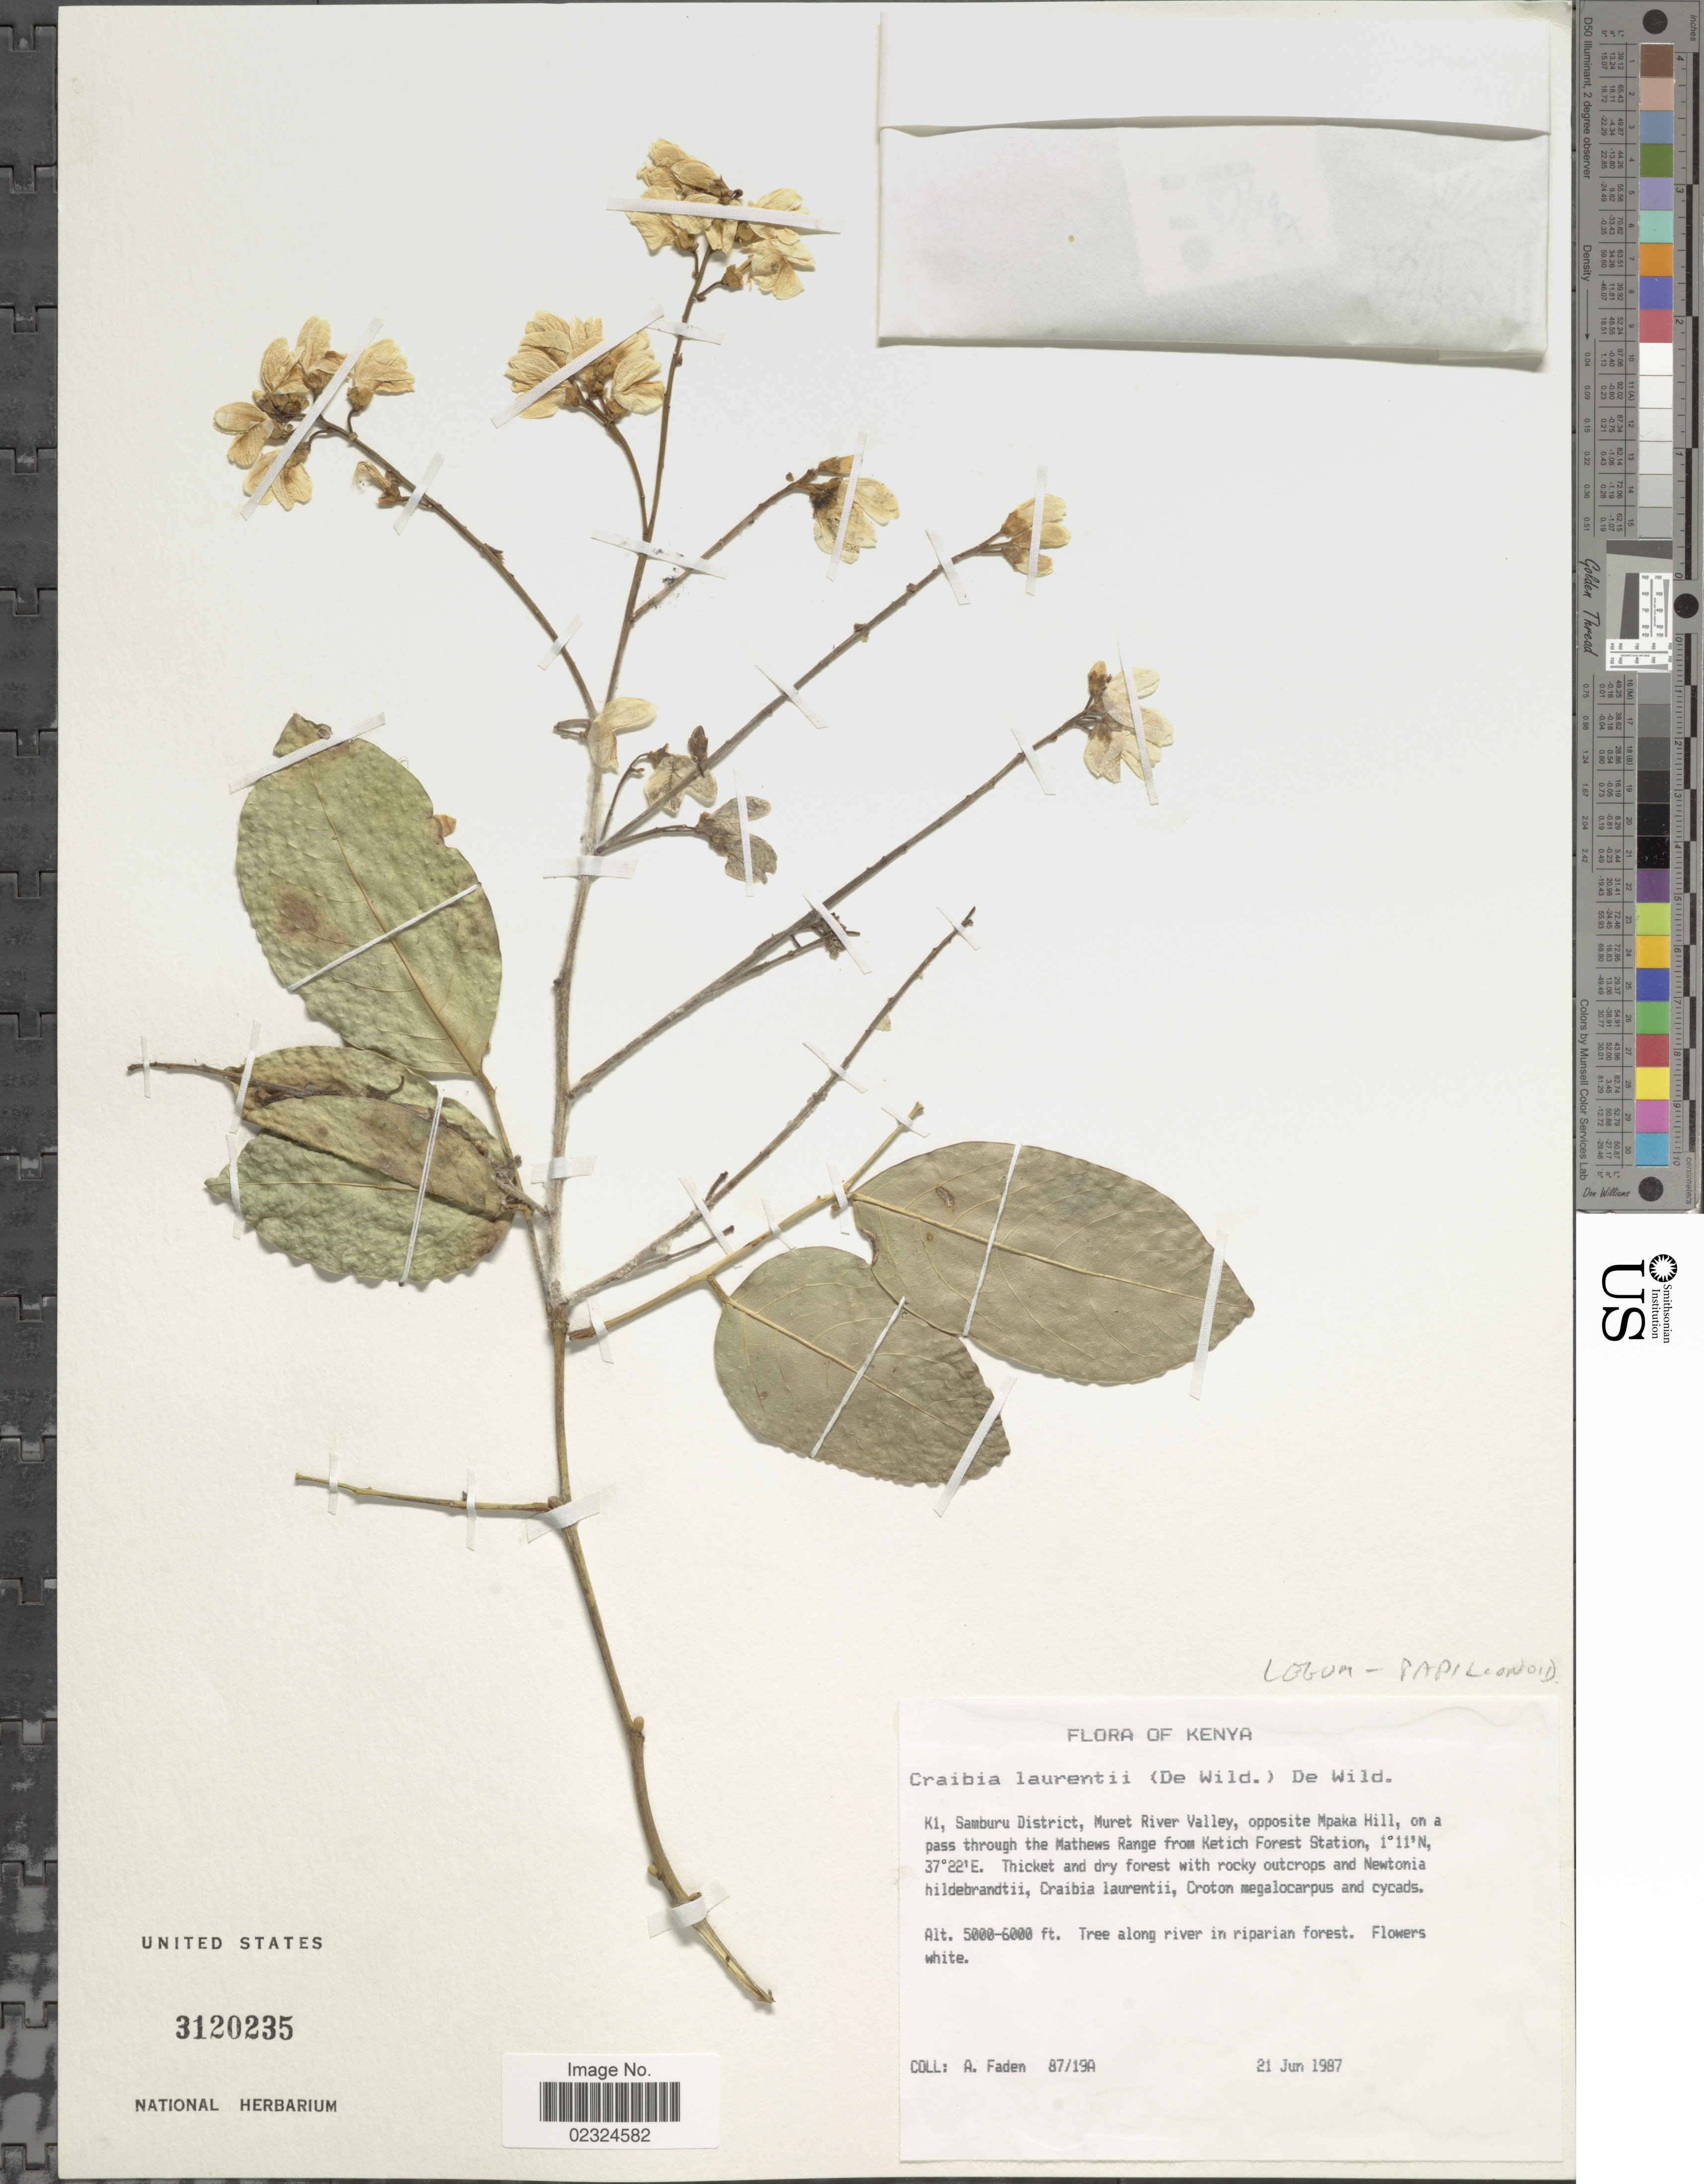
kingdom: Plantae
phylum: Tracheophyta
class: Magnoliopsida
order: Fabales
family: Fabaceae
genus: Craibia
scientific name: Craibia laurentii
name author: (De Wild.) De Wild.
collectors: A. J. Faden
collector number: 87/19A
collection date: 1987-06-21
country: Kenya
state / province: Samburu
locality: K1, Muret River Valley, opposite Mpaka Hill, on a pass through the Mathews Range from Ketich Forest Station.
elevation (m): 1524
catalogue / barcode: US 3120235